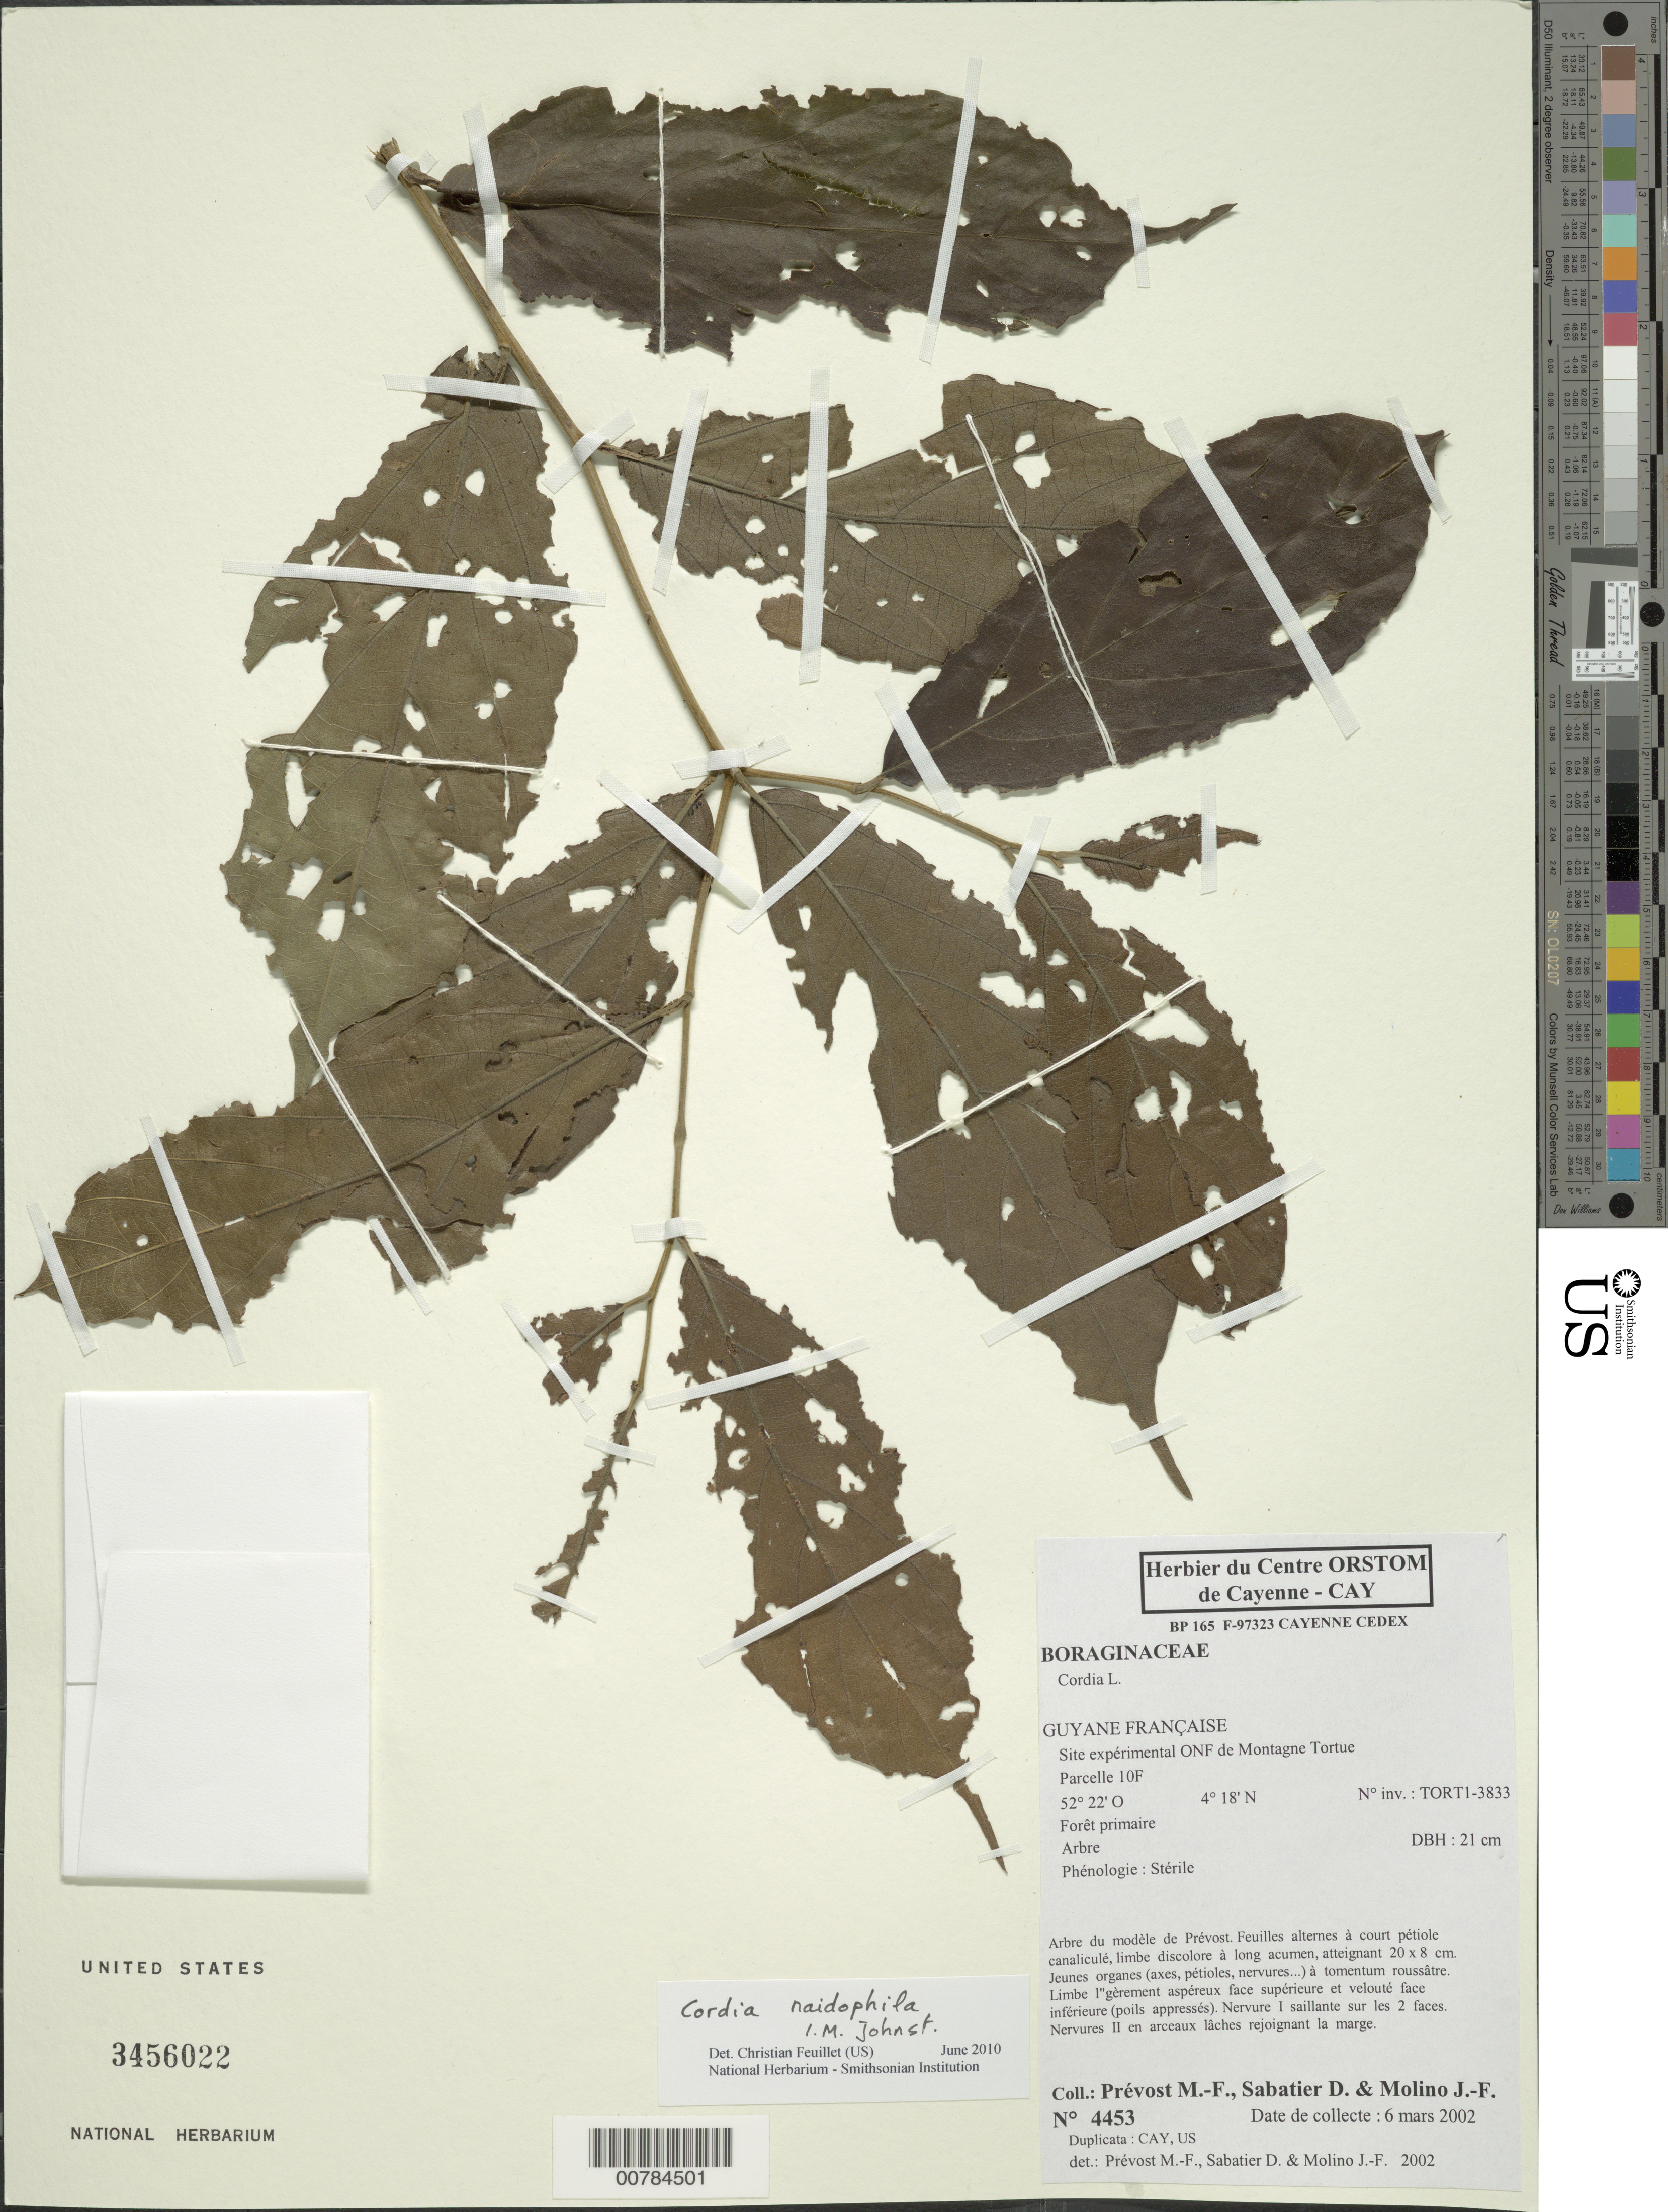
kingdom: Plantae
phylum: Tracheophyta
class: Magnoliopsida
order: Boraginales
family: Cordiaceae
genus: Cordia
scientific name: Cordia naidophila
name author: I.M. Johnst.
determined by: Feuillet, C.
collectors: M.-F. Prévost, D. Sabatier & J. Molino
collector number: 4453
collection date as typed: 6-Mar-02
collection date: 2002-03-06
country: French Guiana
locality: Montagne Tortue, Site experimental ONF, Parcelle 10F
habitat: Primary forest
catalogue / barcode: US 3456022